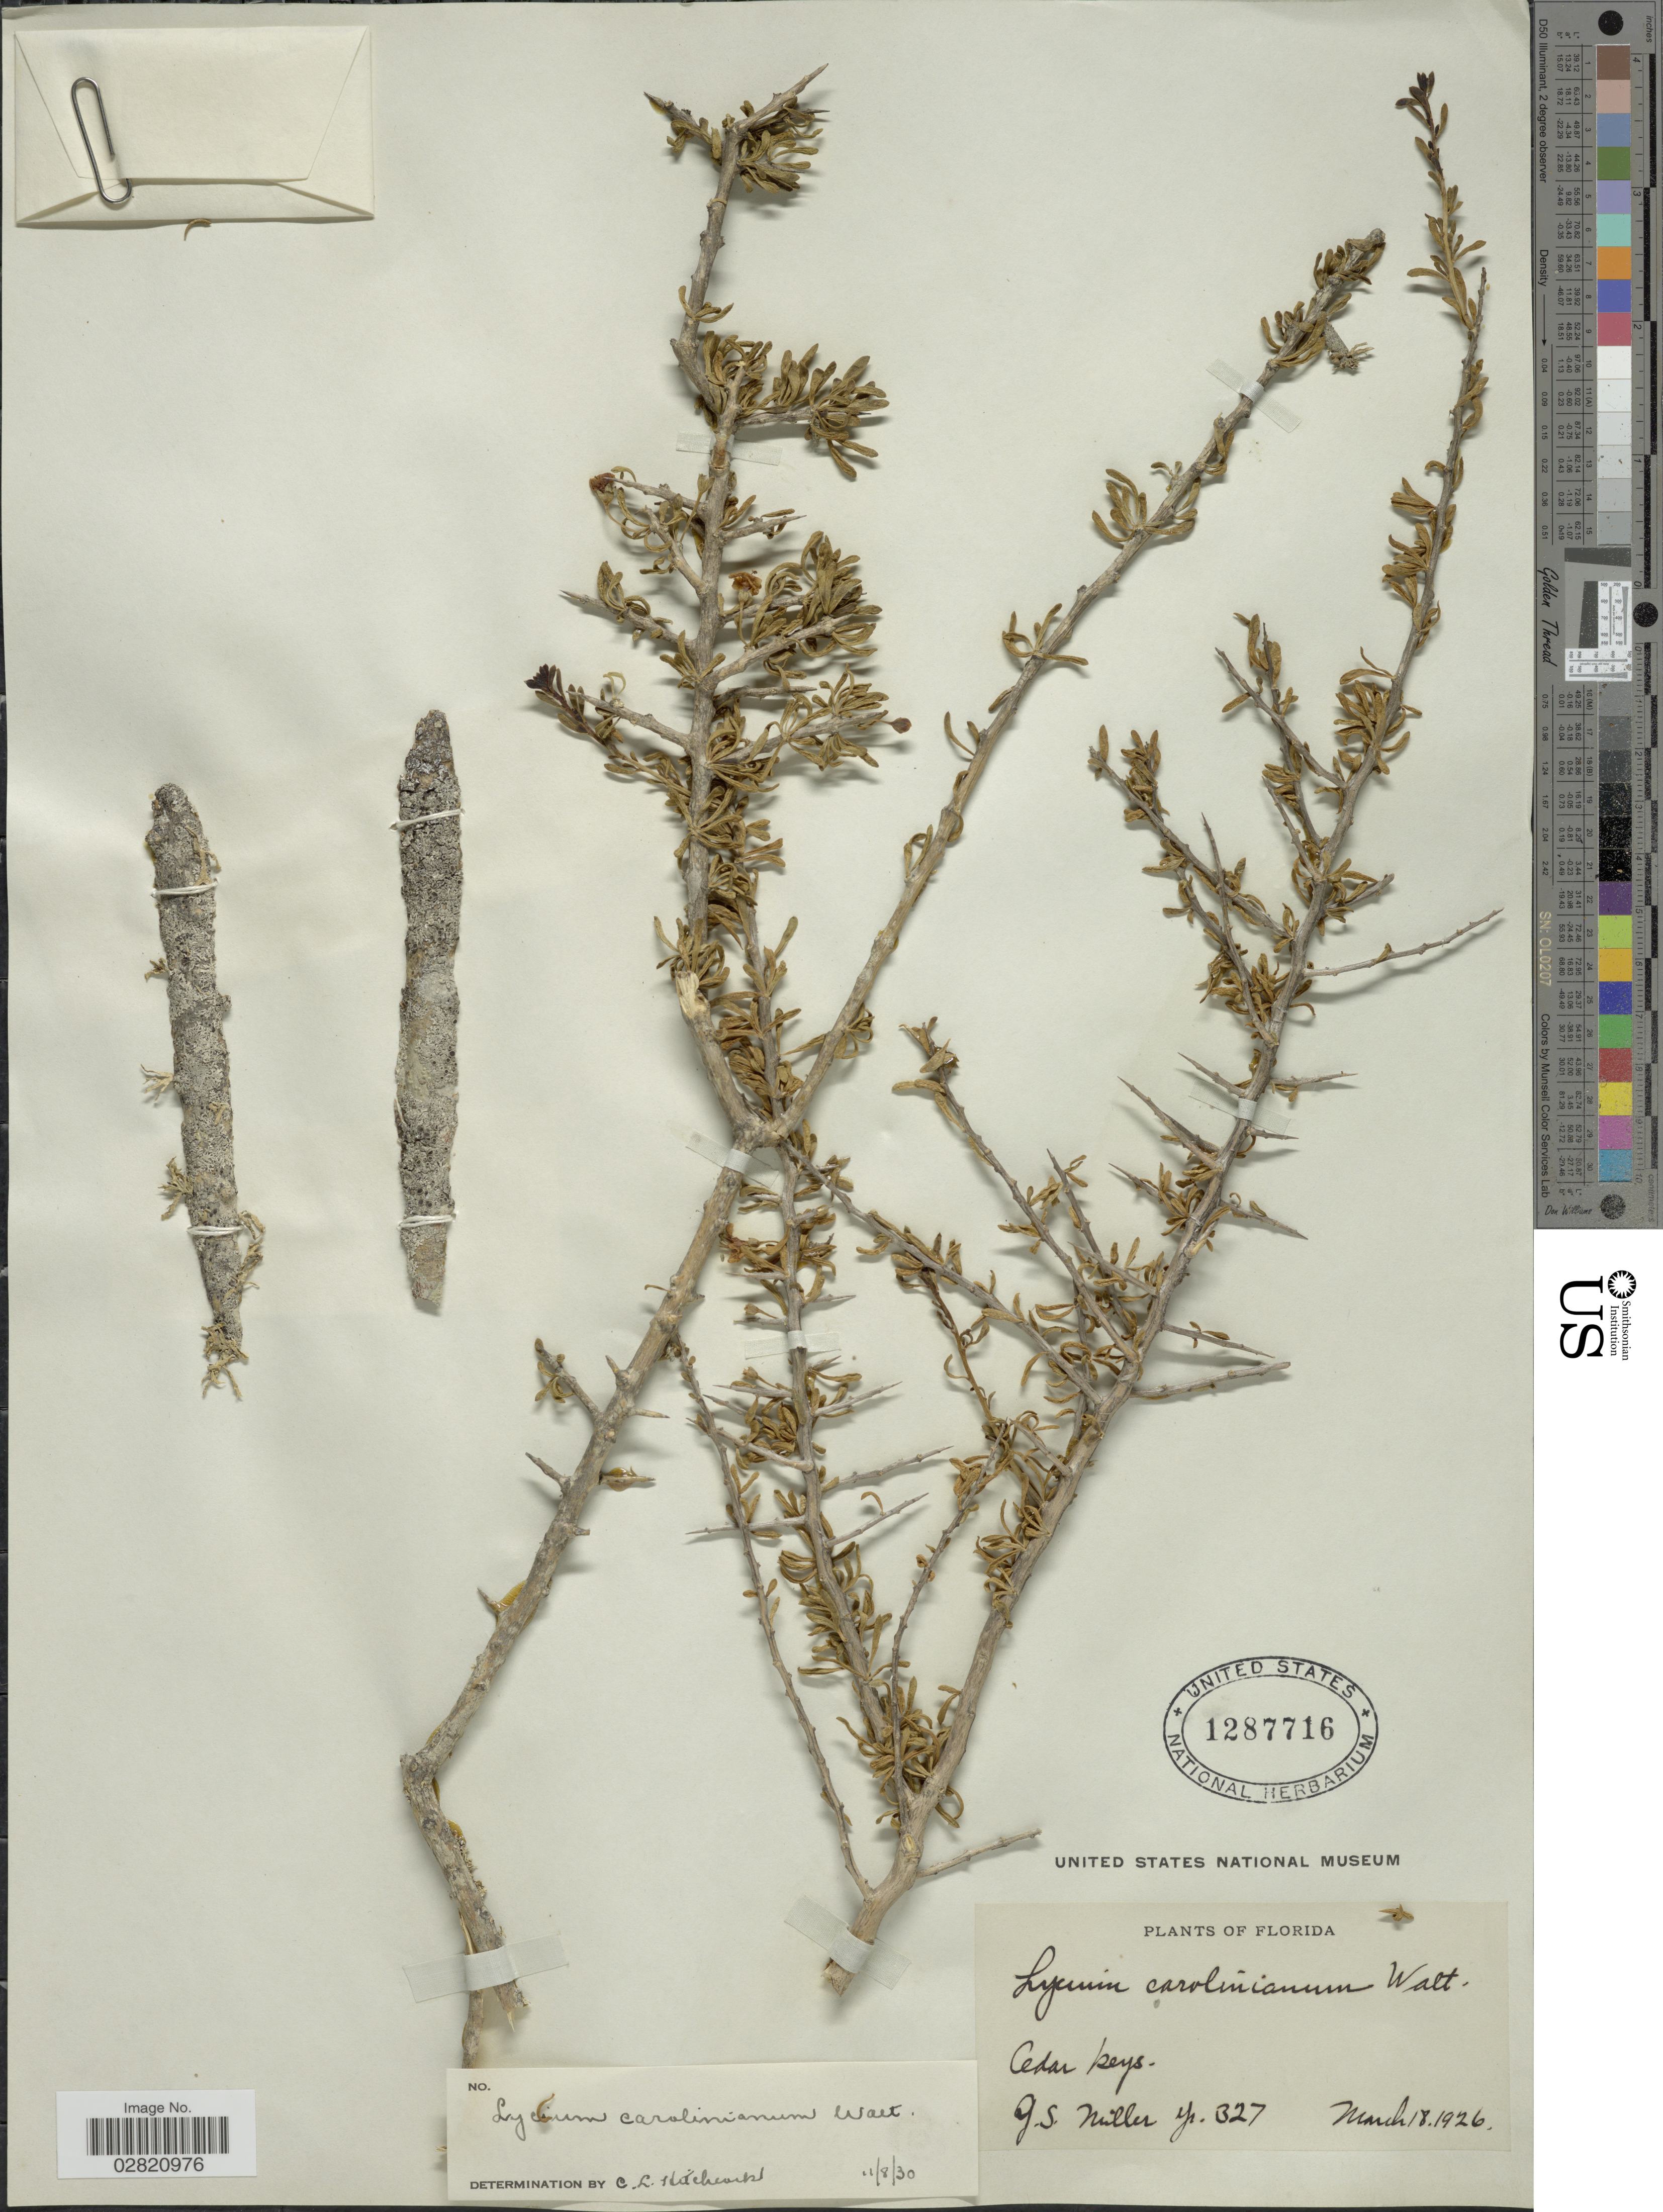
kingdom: Plantae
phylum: Tracheophyta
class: Magnoliopsida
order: Solanales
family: Solanaceae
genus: Lycium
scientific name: Lycium carolinianum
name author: Walter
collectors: G. S. Miller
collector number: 327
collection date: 1926-03-18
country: United States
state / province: Florida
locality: Cedar Keys.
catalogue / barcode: US 1287716